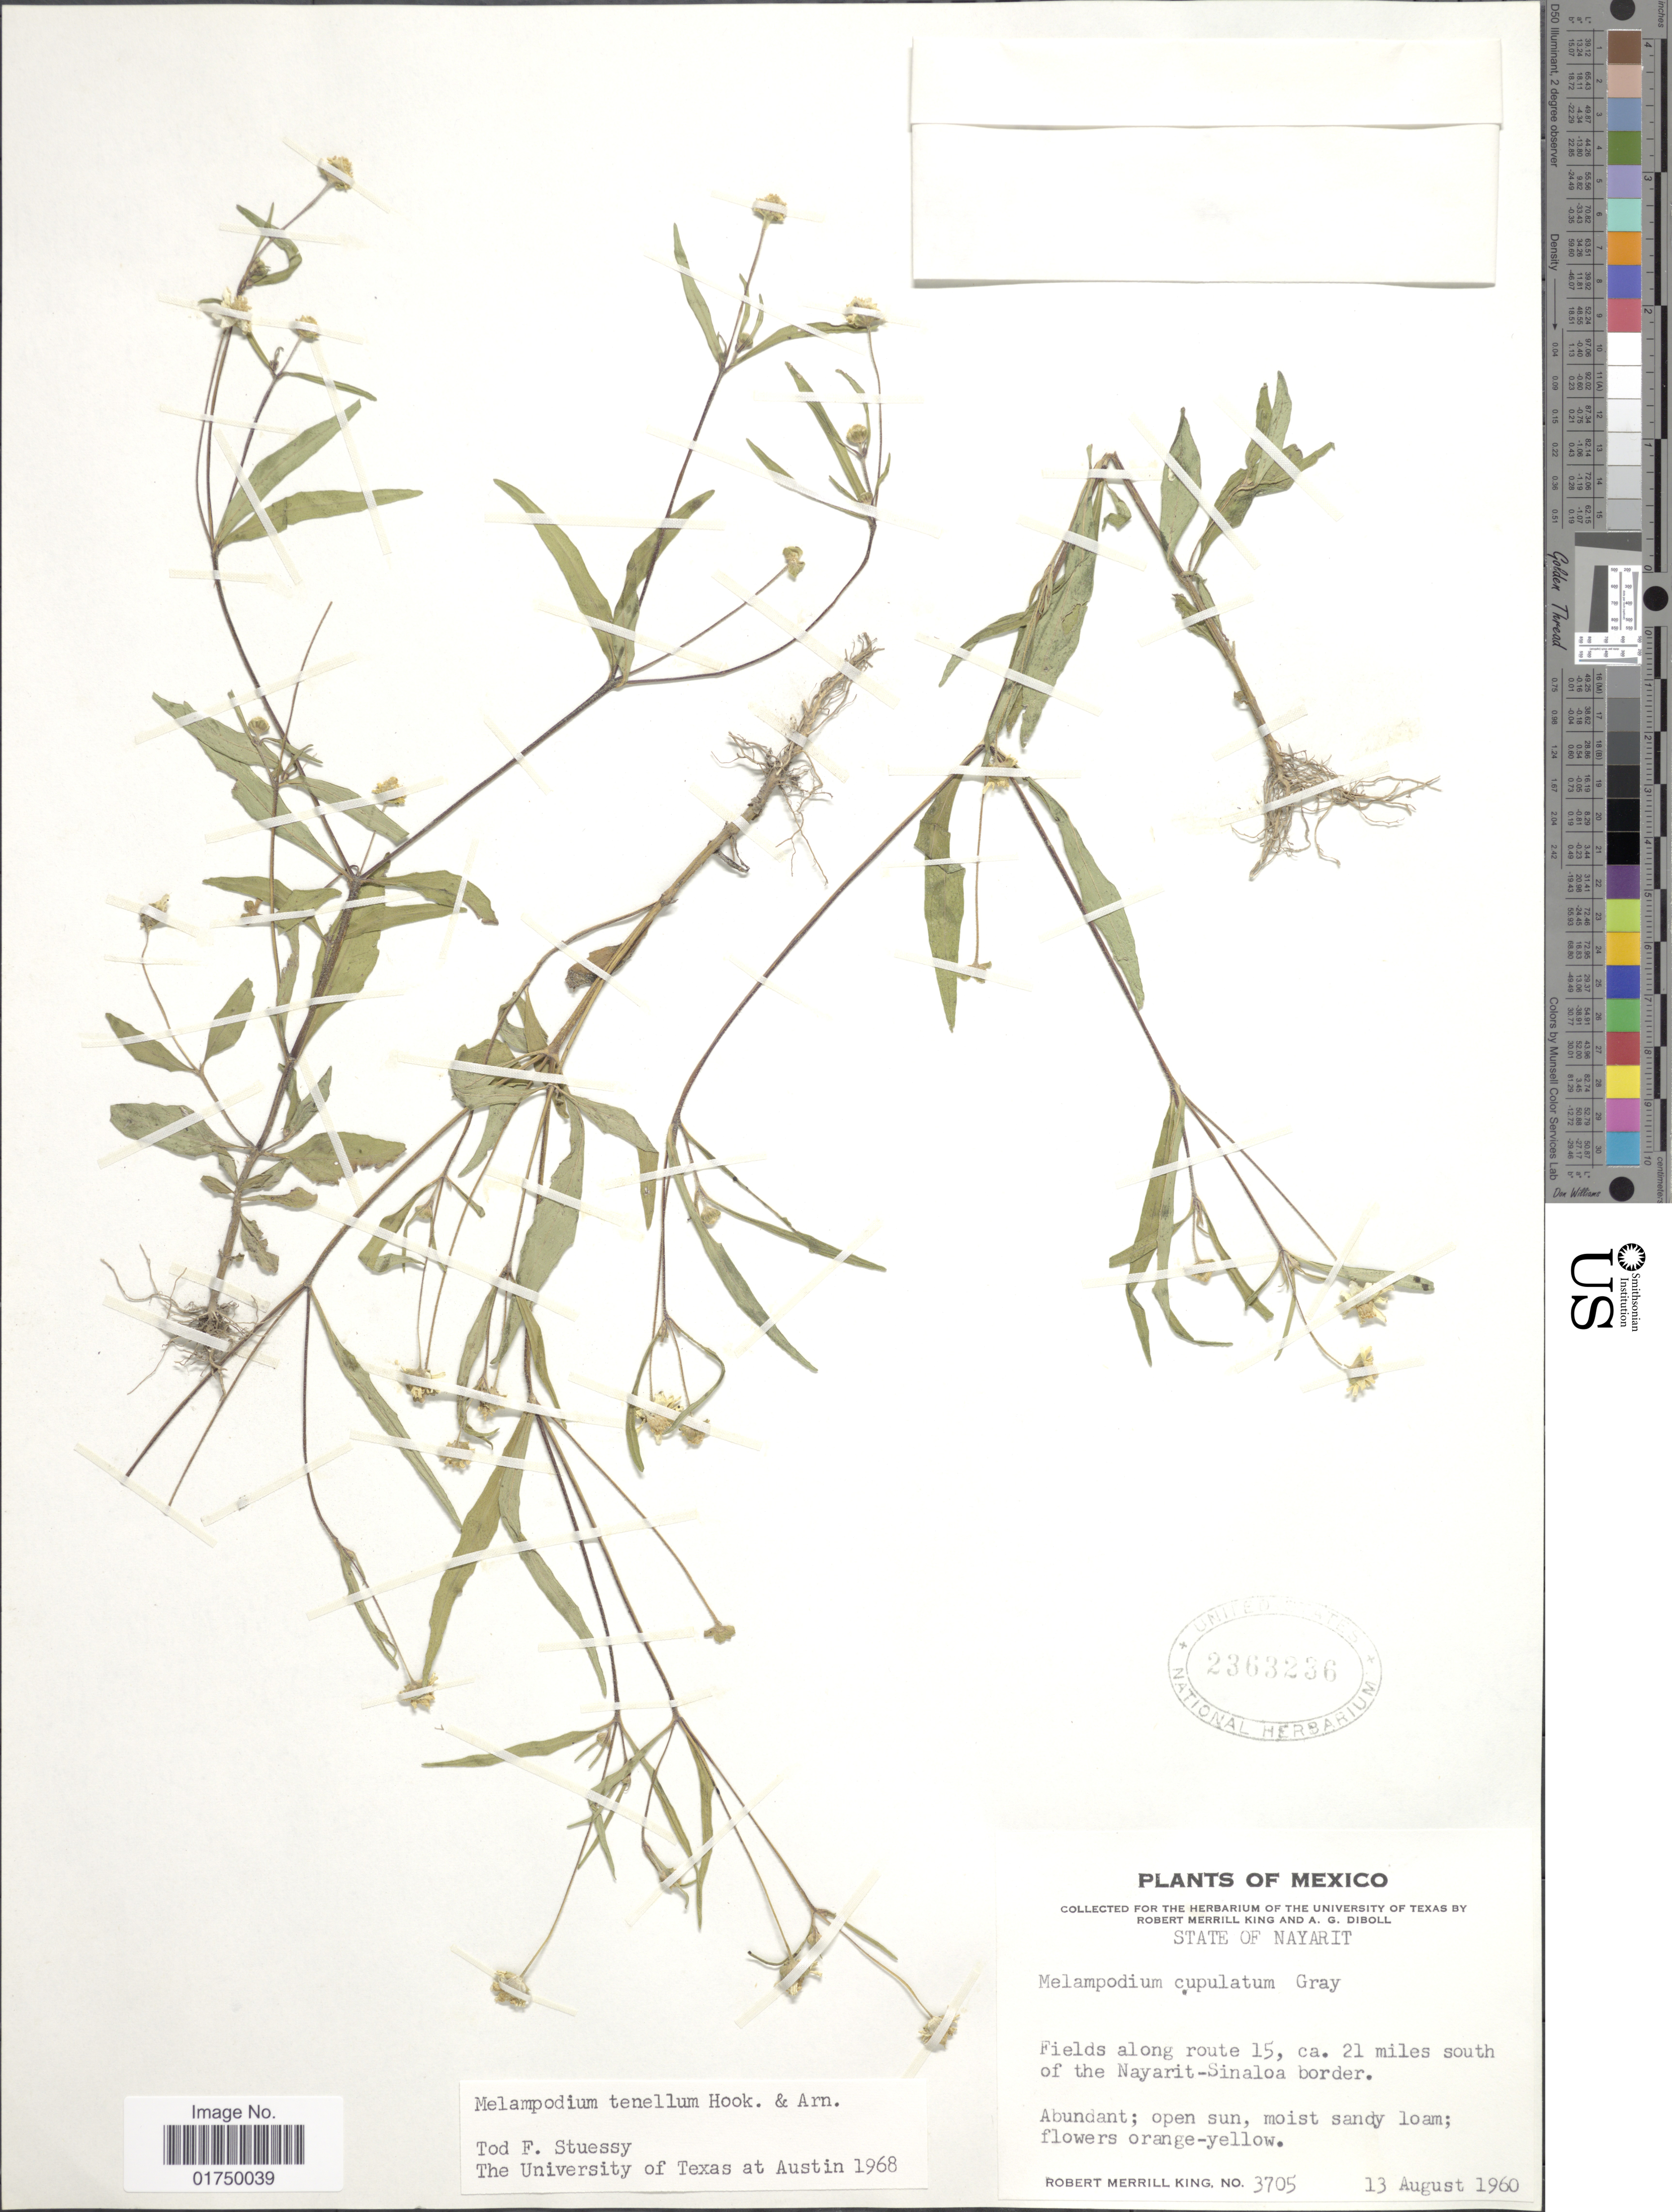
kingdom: Plantae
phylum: Tracheophyta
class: Magnoliopsida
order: Asterales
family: Asteraceae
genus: Melampodium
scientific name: Melampodium tenellum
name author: Hook. & Arn.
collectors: R. M. King & A. Diboll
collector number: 3705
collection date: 1960-08-13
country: Mexico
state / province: Nayarit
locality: State of Nayarit. Fields along route 15, ca. 21 miles south of the Nayarit-Sinaloa border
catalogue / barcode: US 2363236